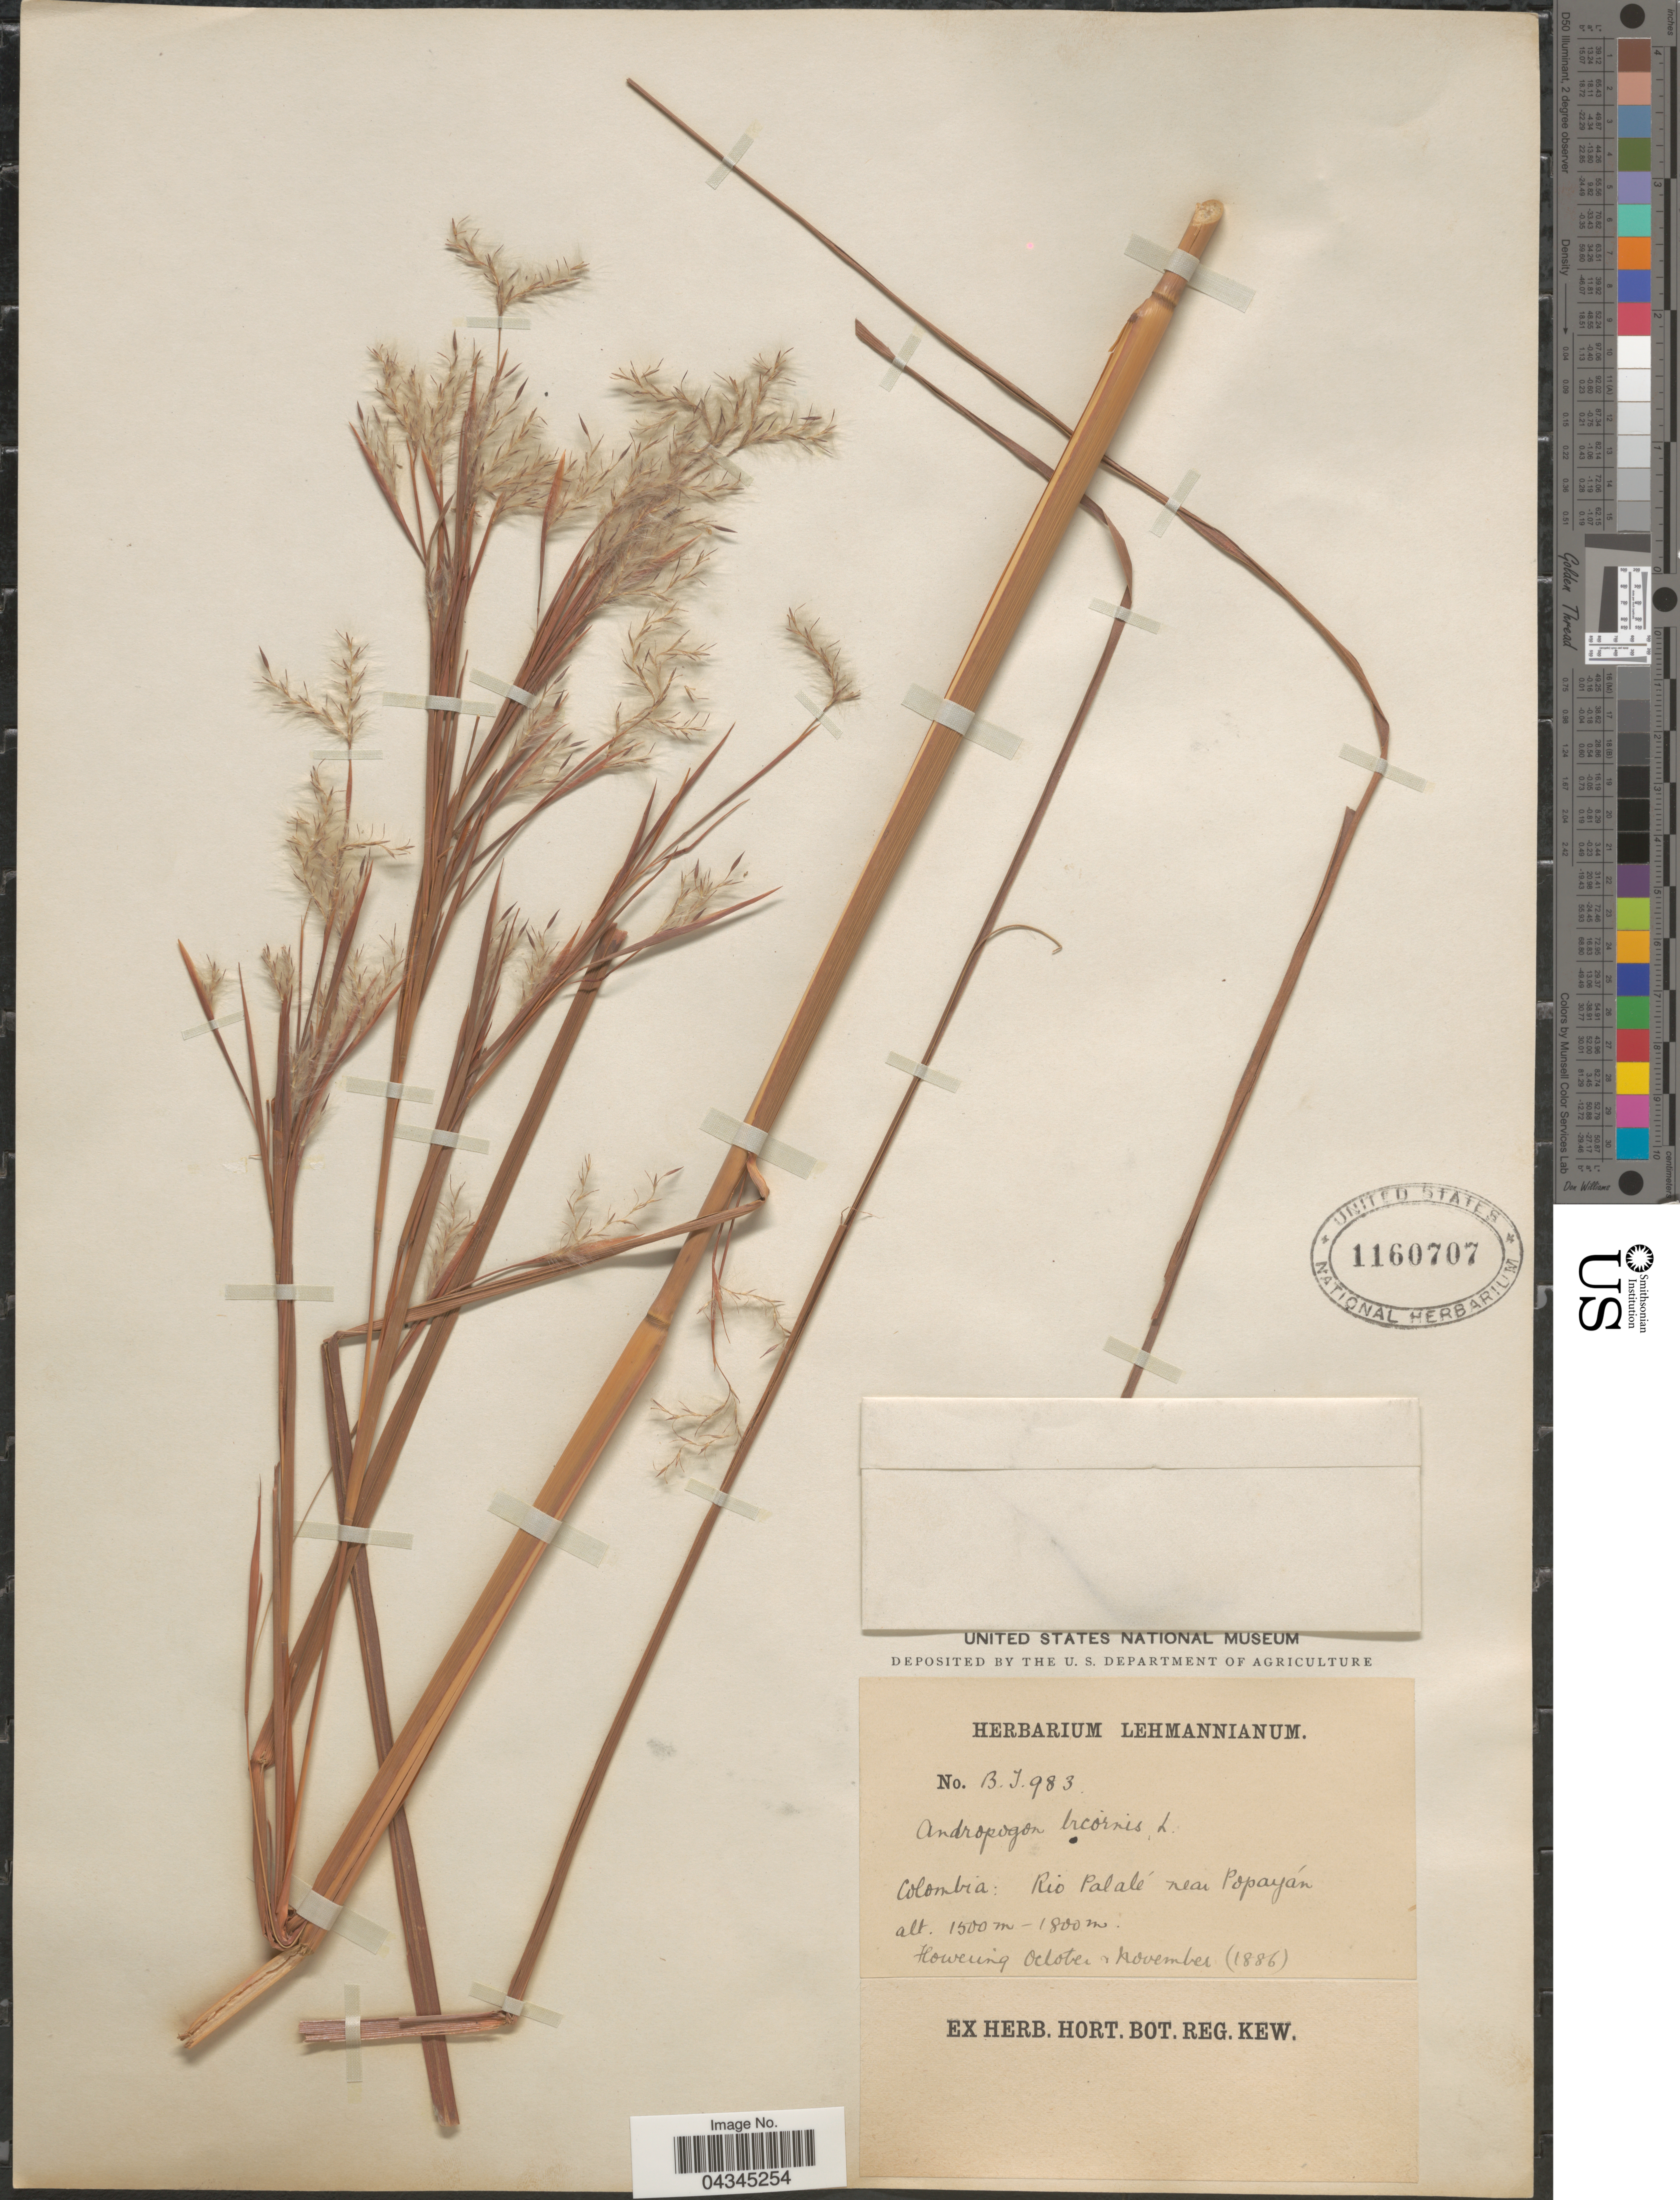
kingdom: Plantae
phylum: Tracheophyta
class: Liliopsida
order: Poales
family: Poaceae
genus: Andropogon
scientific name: Andropogon bicornis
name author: L.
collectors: ex herb. Lehmannianum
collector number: B.J. 983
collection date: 1886-10/1886-11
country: Colombia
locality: Rio Palalé near Popayán.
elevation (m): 1500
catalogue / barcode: US 1160707